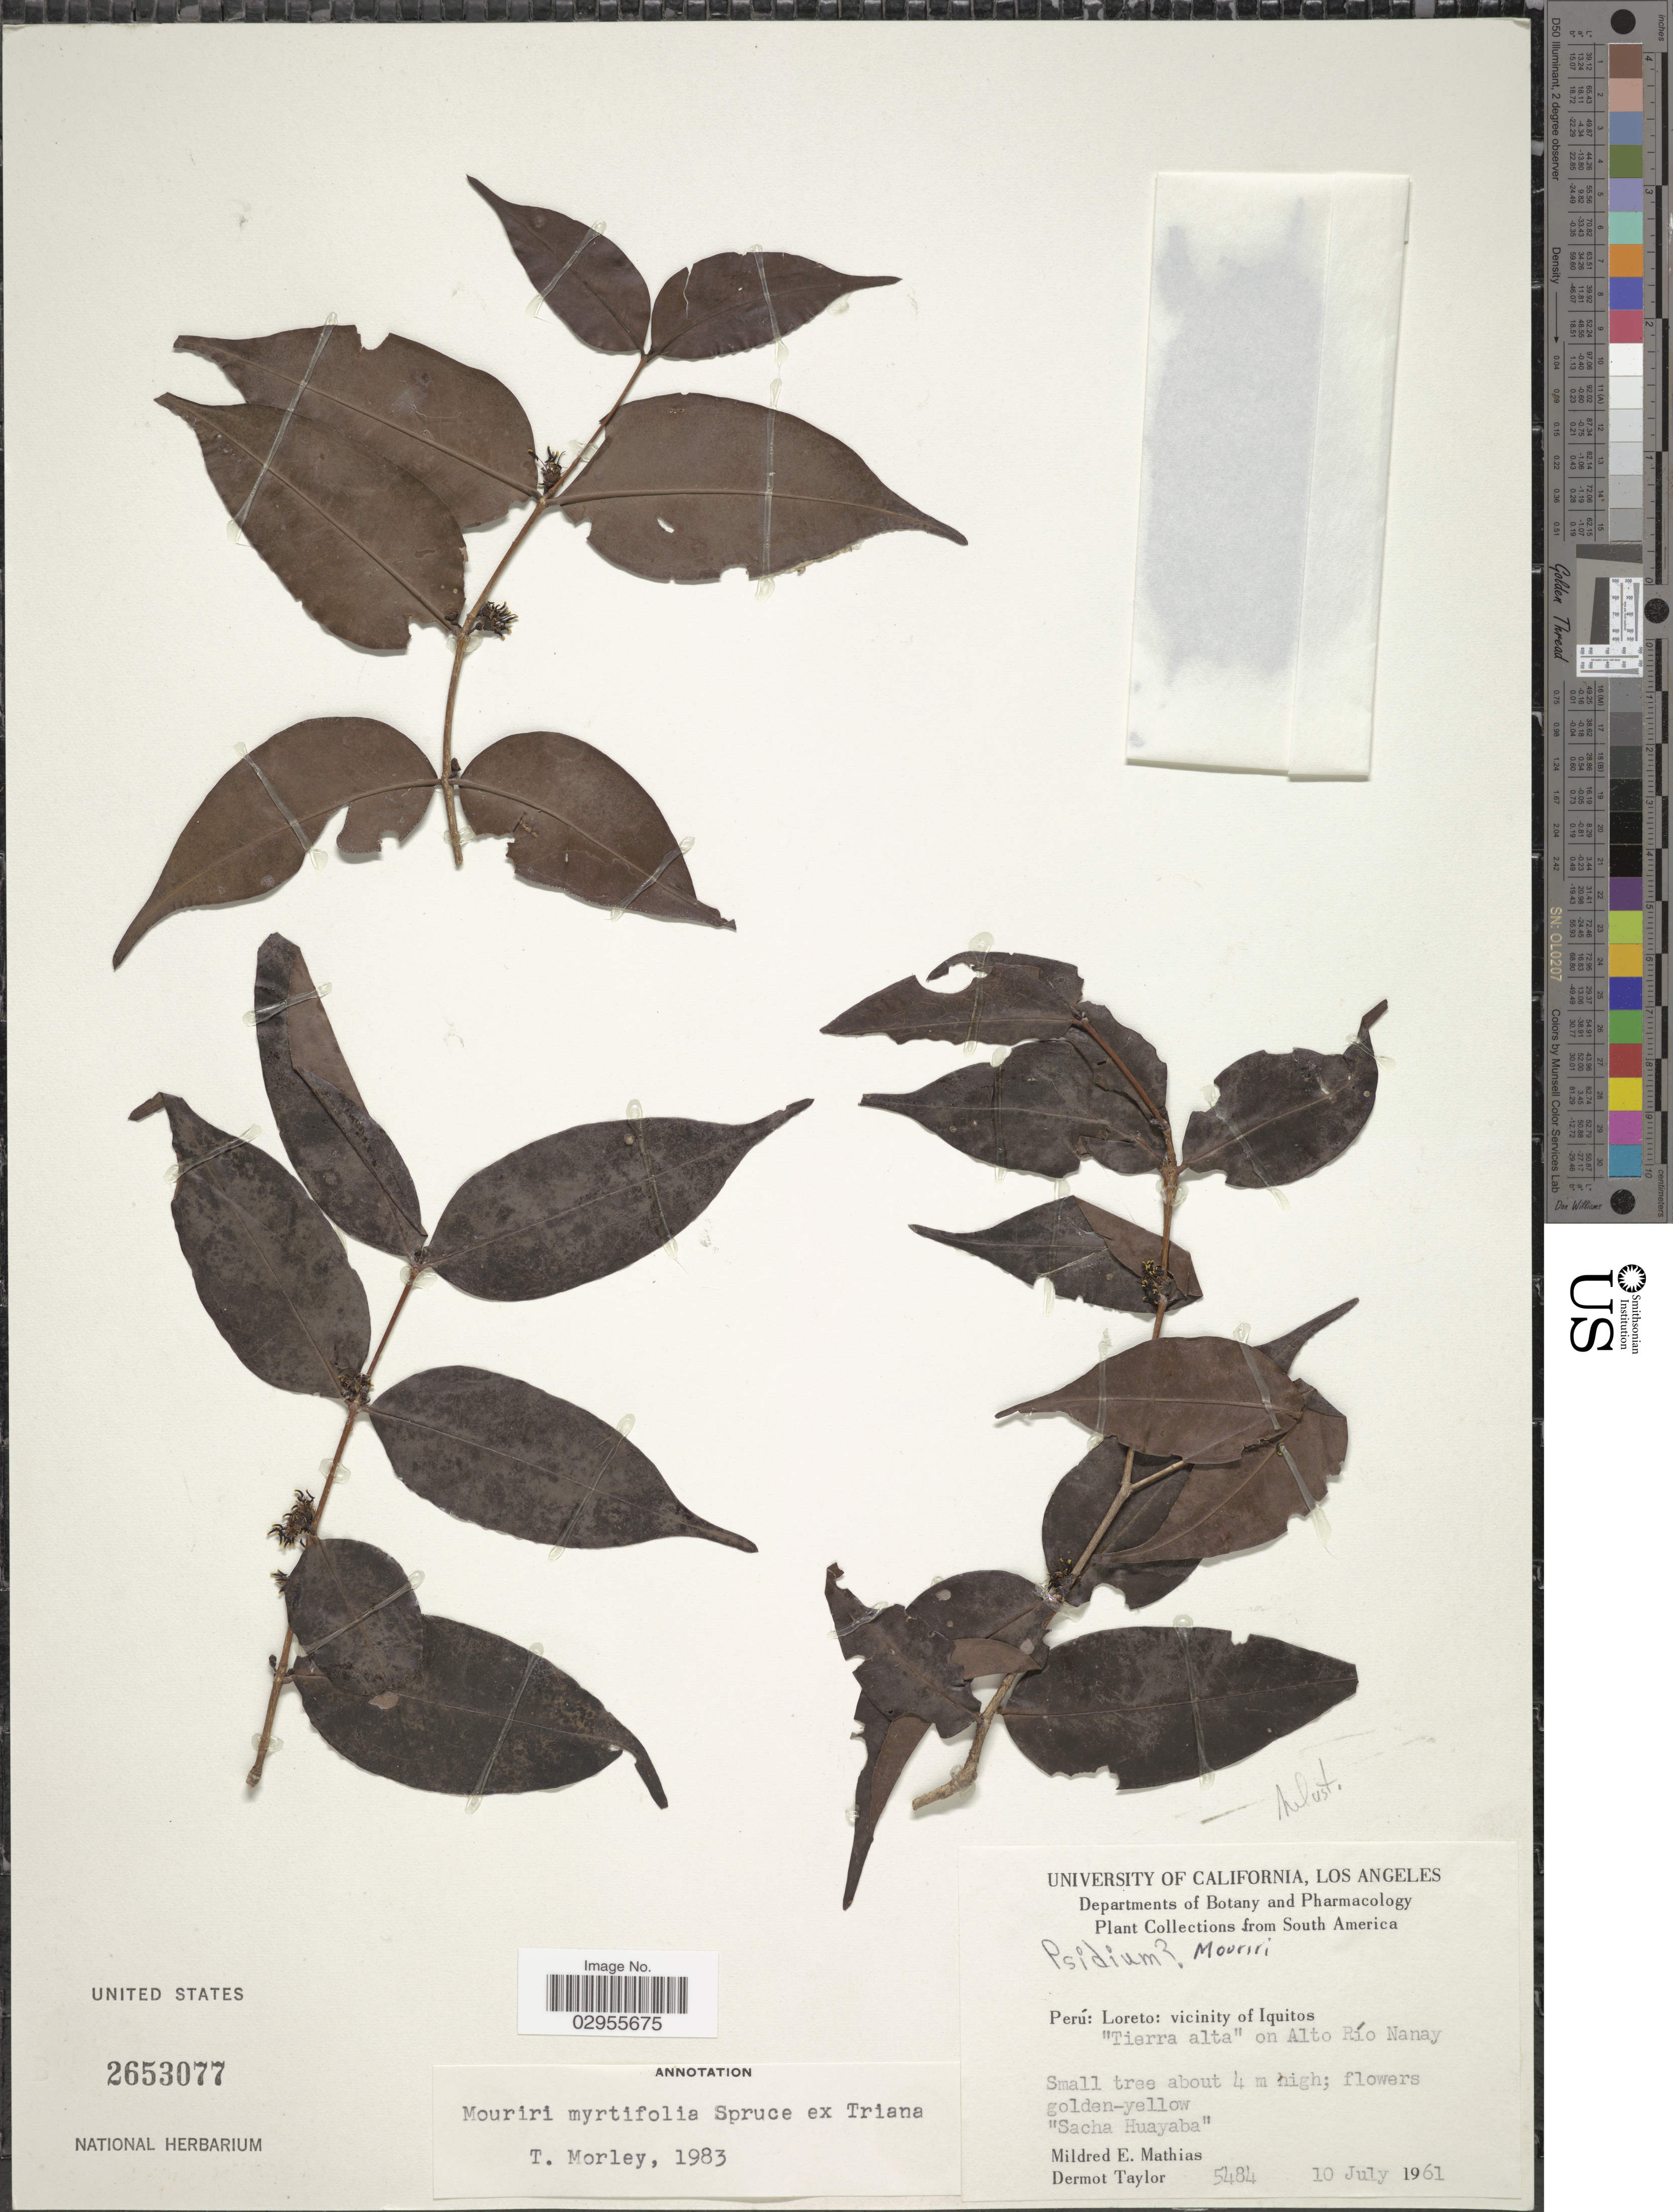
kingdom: Plantae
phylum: Tracheophyta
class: Magnoliopsida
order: Myrtales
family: Melastomataceae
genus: Mouriri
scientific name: Mouriri myrtifolia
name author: Spruce ex Triana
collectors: M. E. Mathias & D. Taylor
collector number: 5484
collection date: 1961-07-10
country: Peru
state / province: Loreto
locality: Vicinity of Iquitos, "Tierra alta" on Alto Río Nanay.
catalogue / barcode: US 2653077